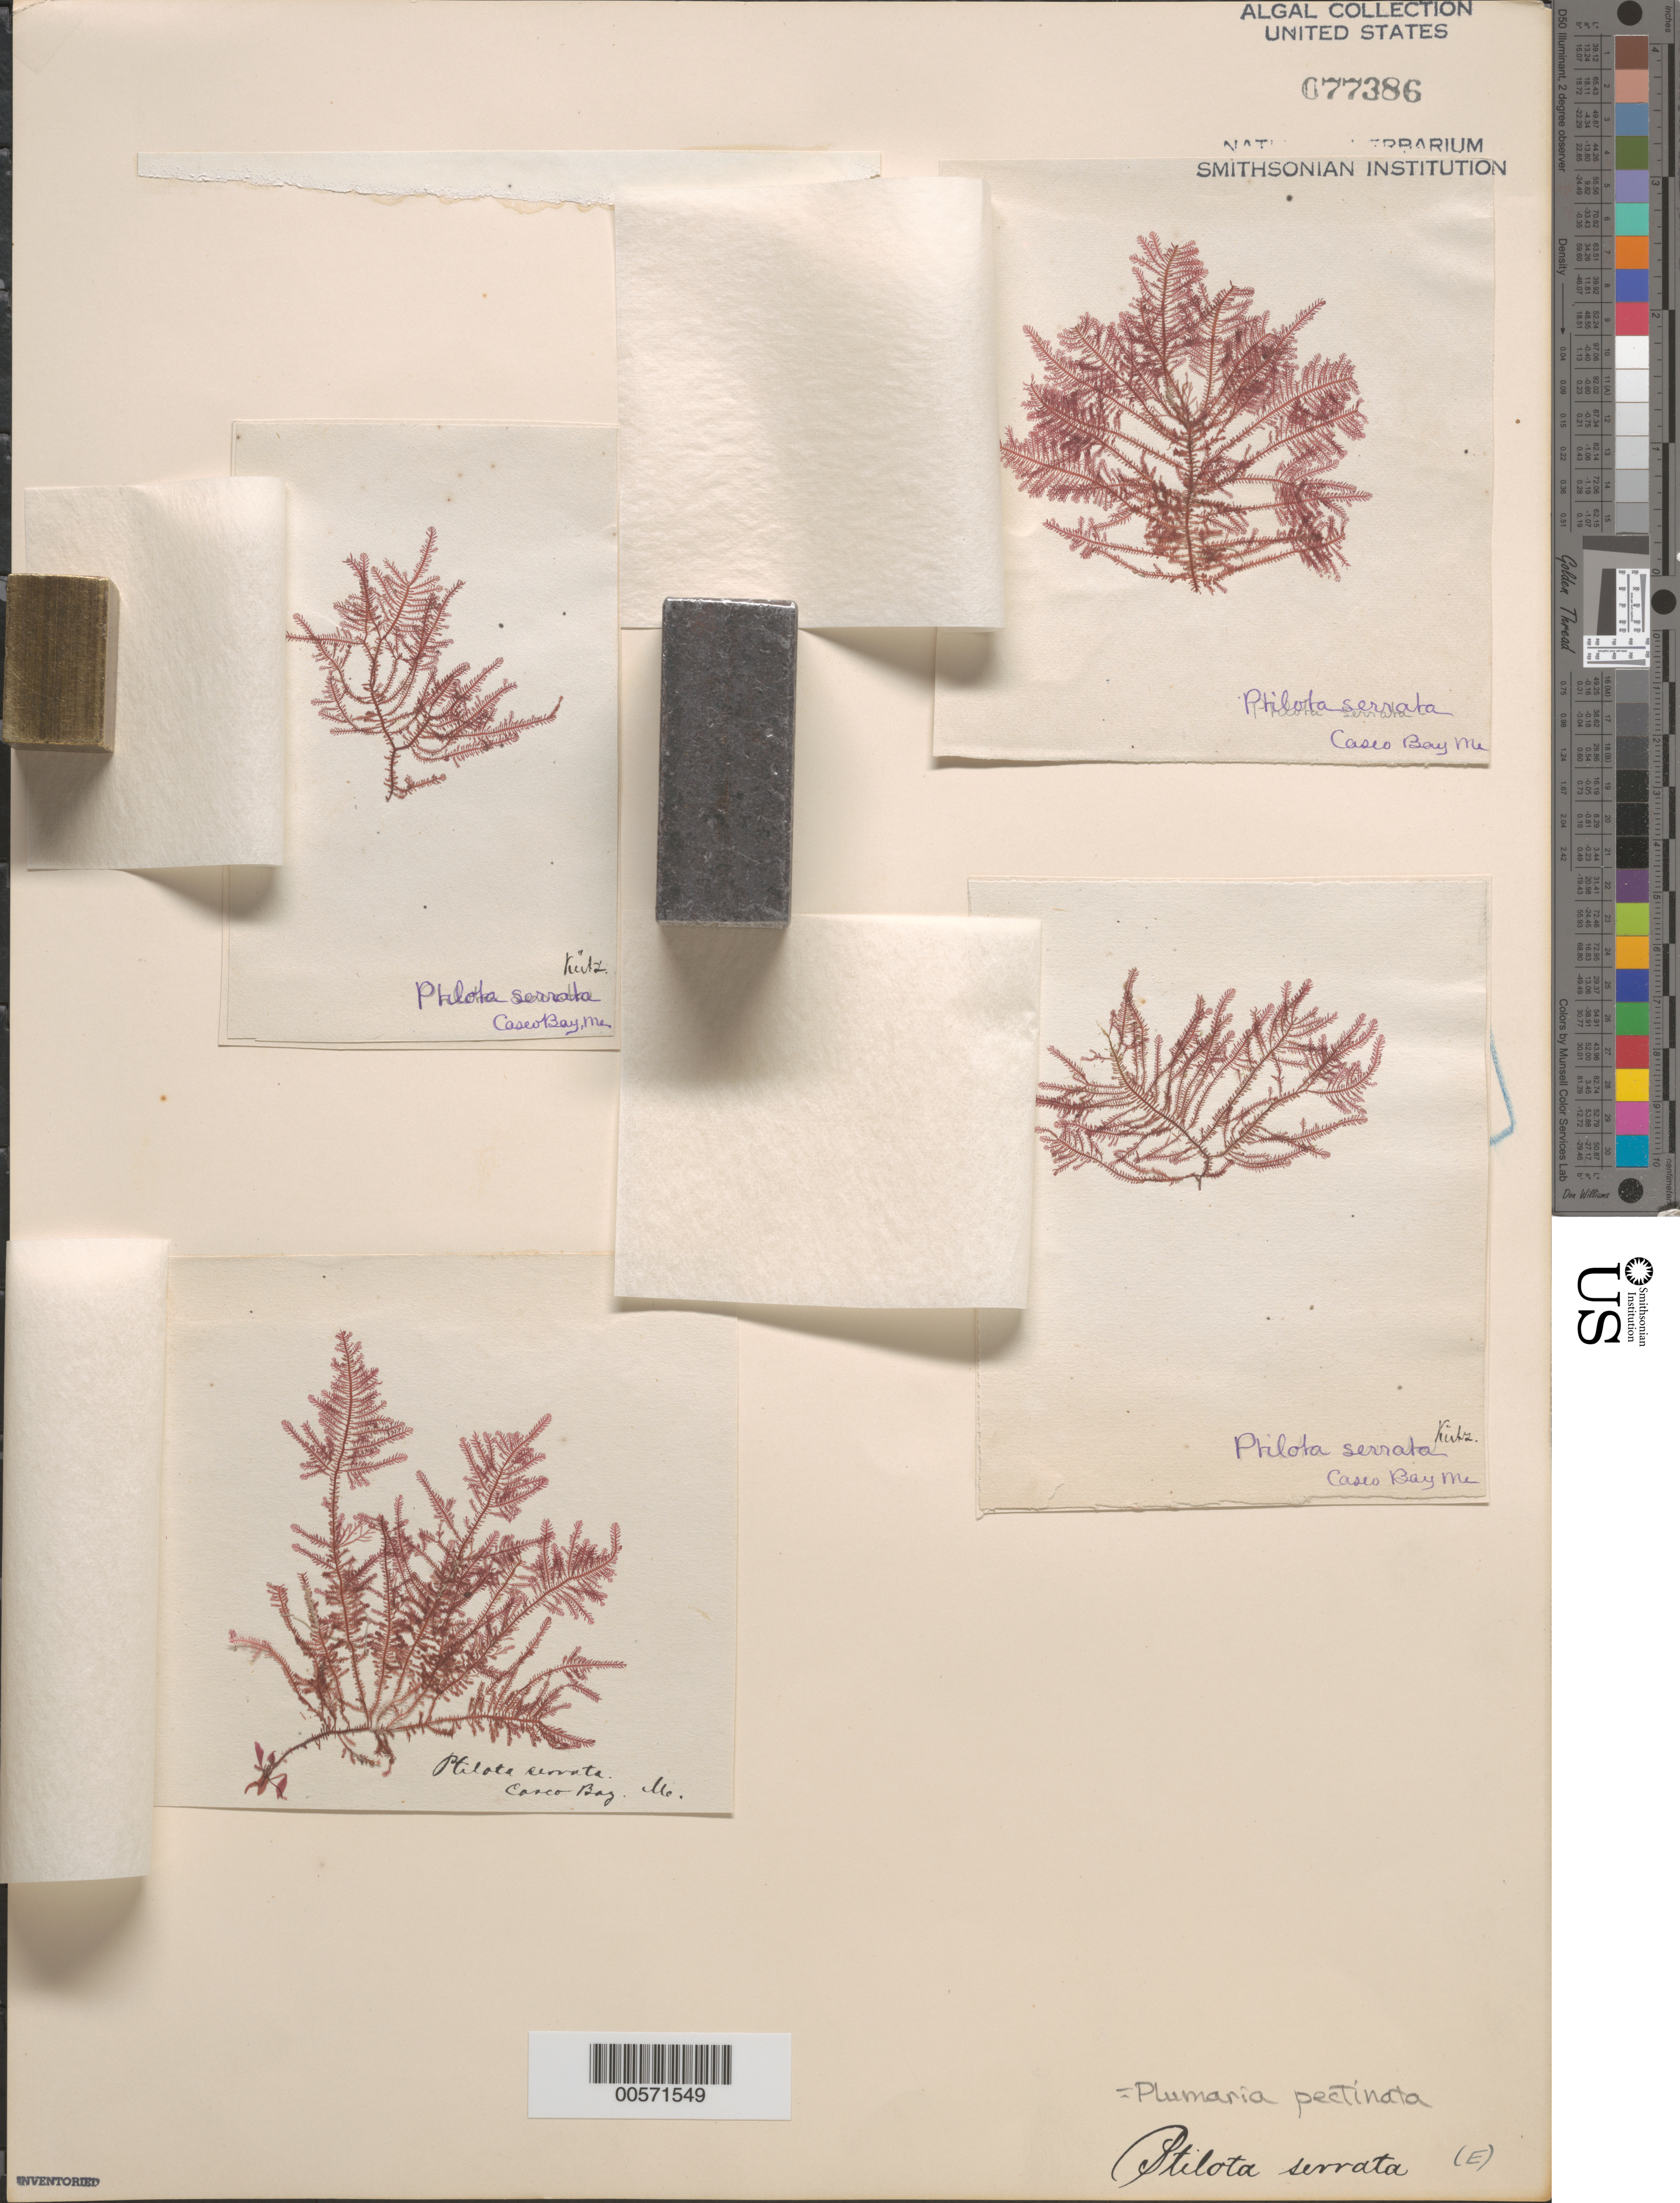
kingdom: Plantae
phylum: Rhodophyta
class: Florideophyceae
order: Ceramiales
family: Wrangeliaceae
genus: Plumaria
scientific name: Plumaria pectinata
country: United States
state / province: Maine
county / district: Cumberland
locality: Casco Bay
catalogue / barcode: US 77386